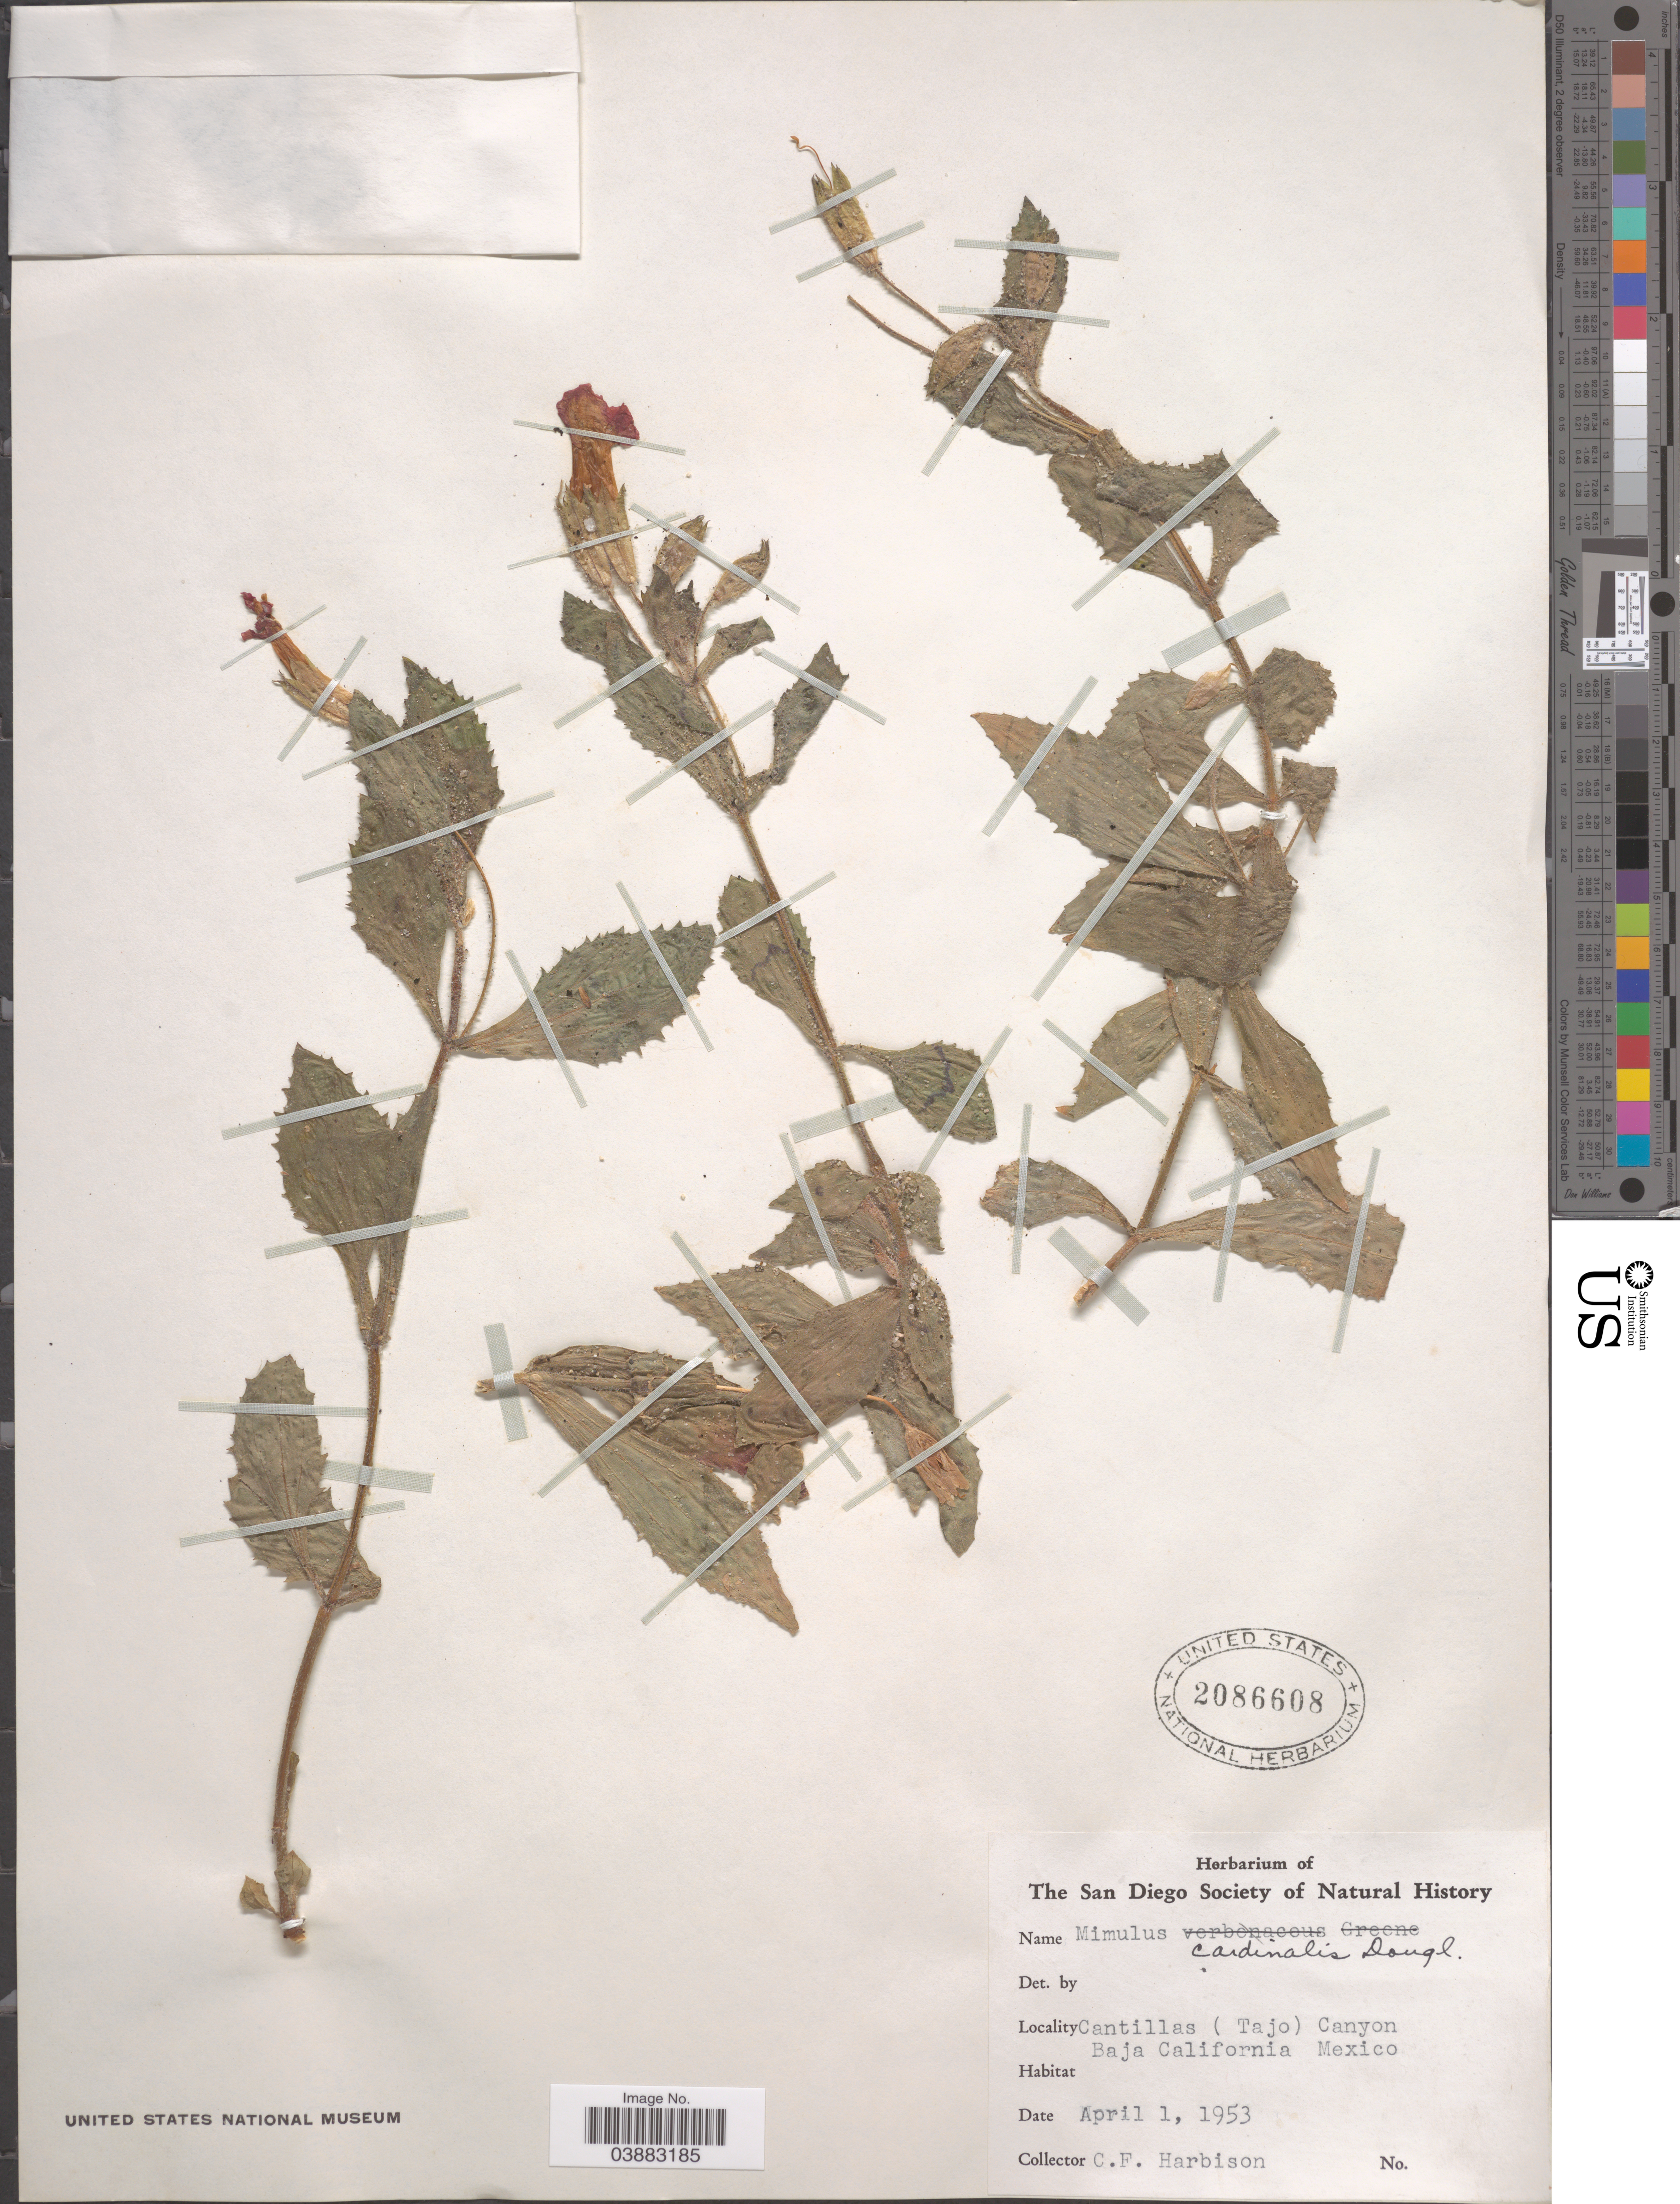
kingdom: Plantae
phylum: Tracheophyta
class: Magnoliopsida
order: Lamiales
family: Phrymaceae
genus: Mimulus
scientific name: Mimulus cardinalis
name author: Douglas ex Benth.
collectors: C. F. Harbison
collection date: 1953-04-01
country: Mexico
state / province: Baja California Norte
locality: Cantillas (Tajo) Canyon.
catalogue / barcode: US 2086608